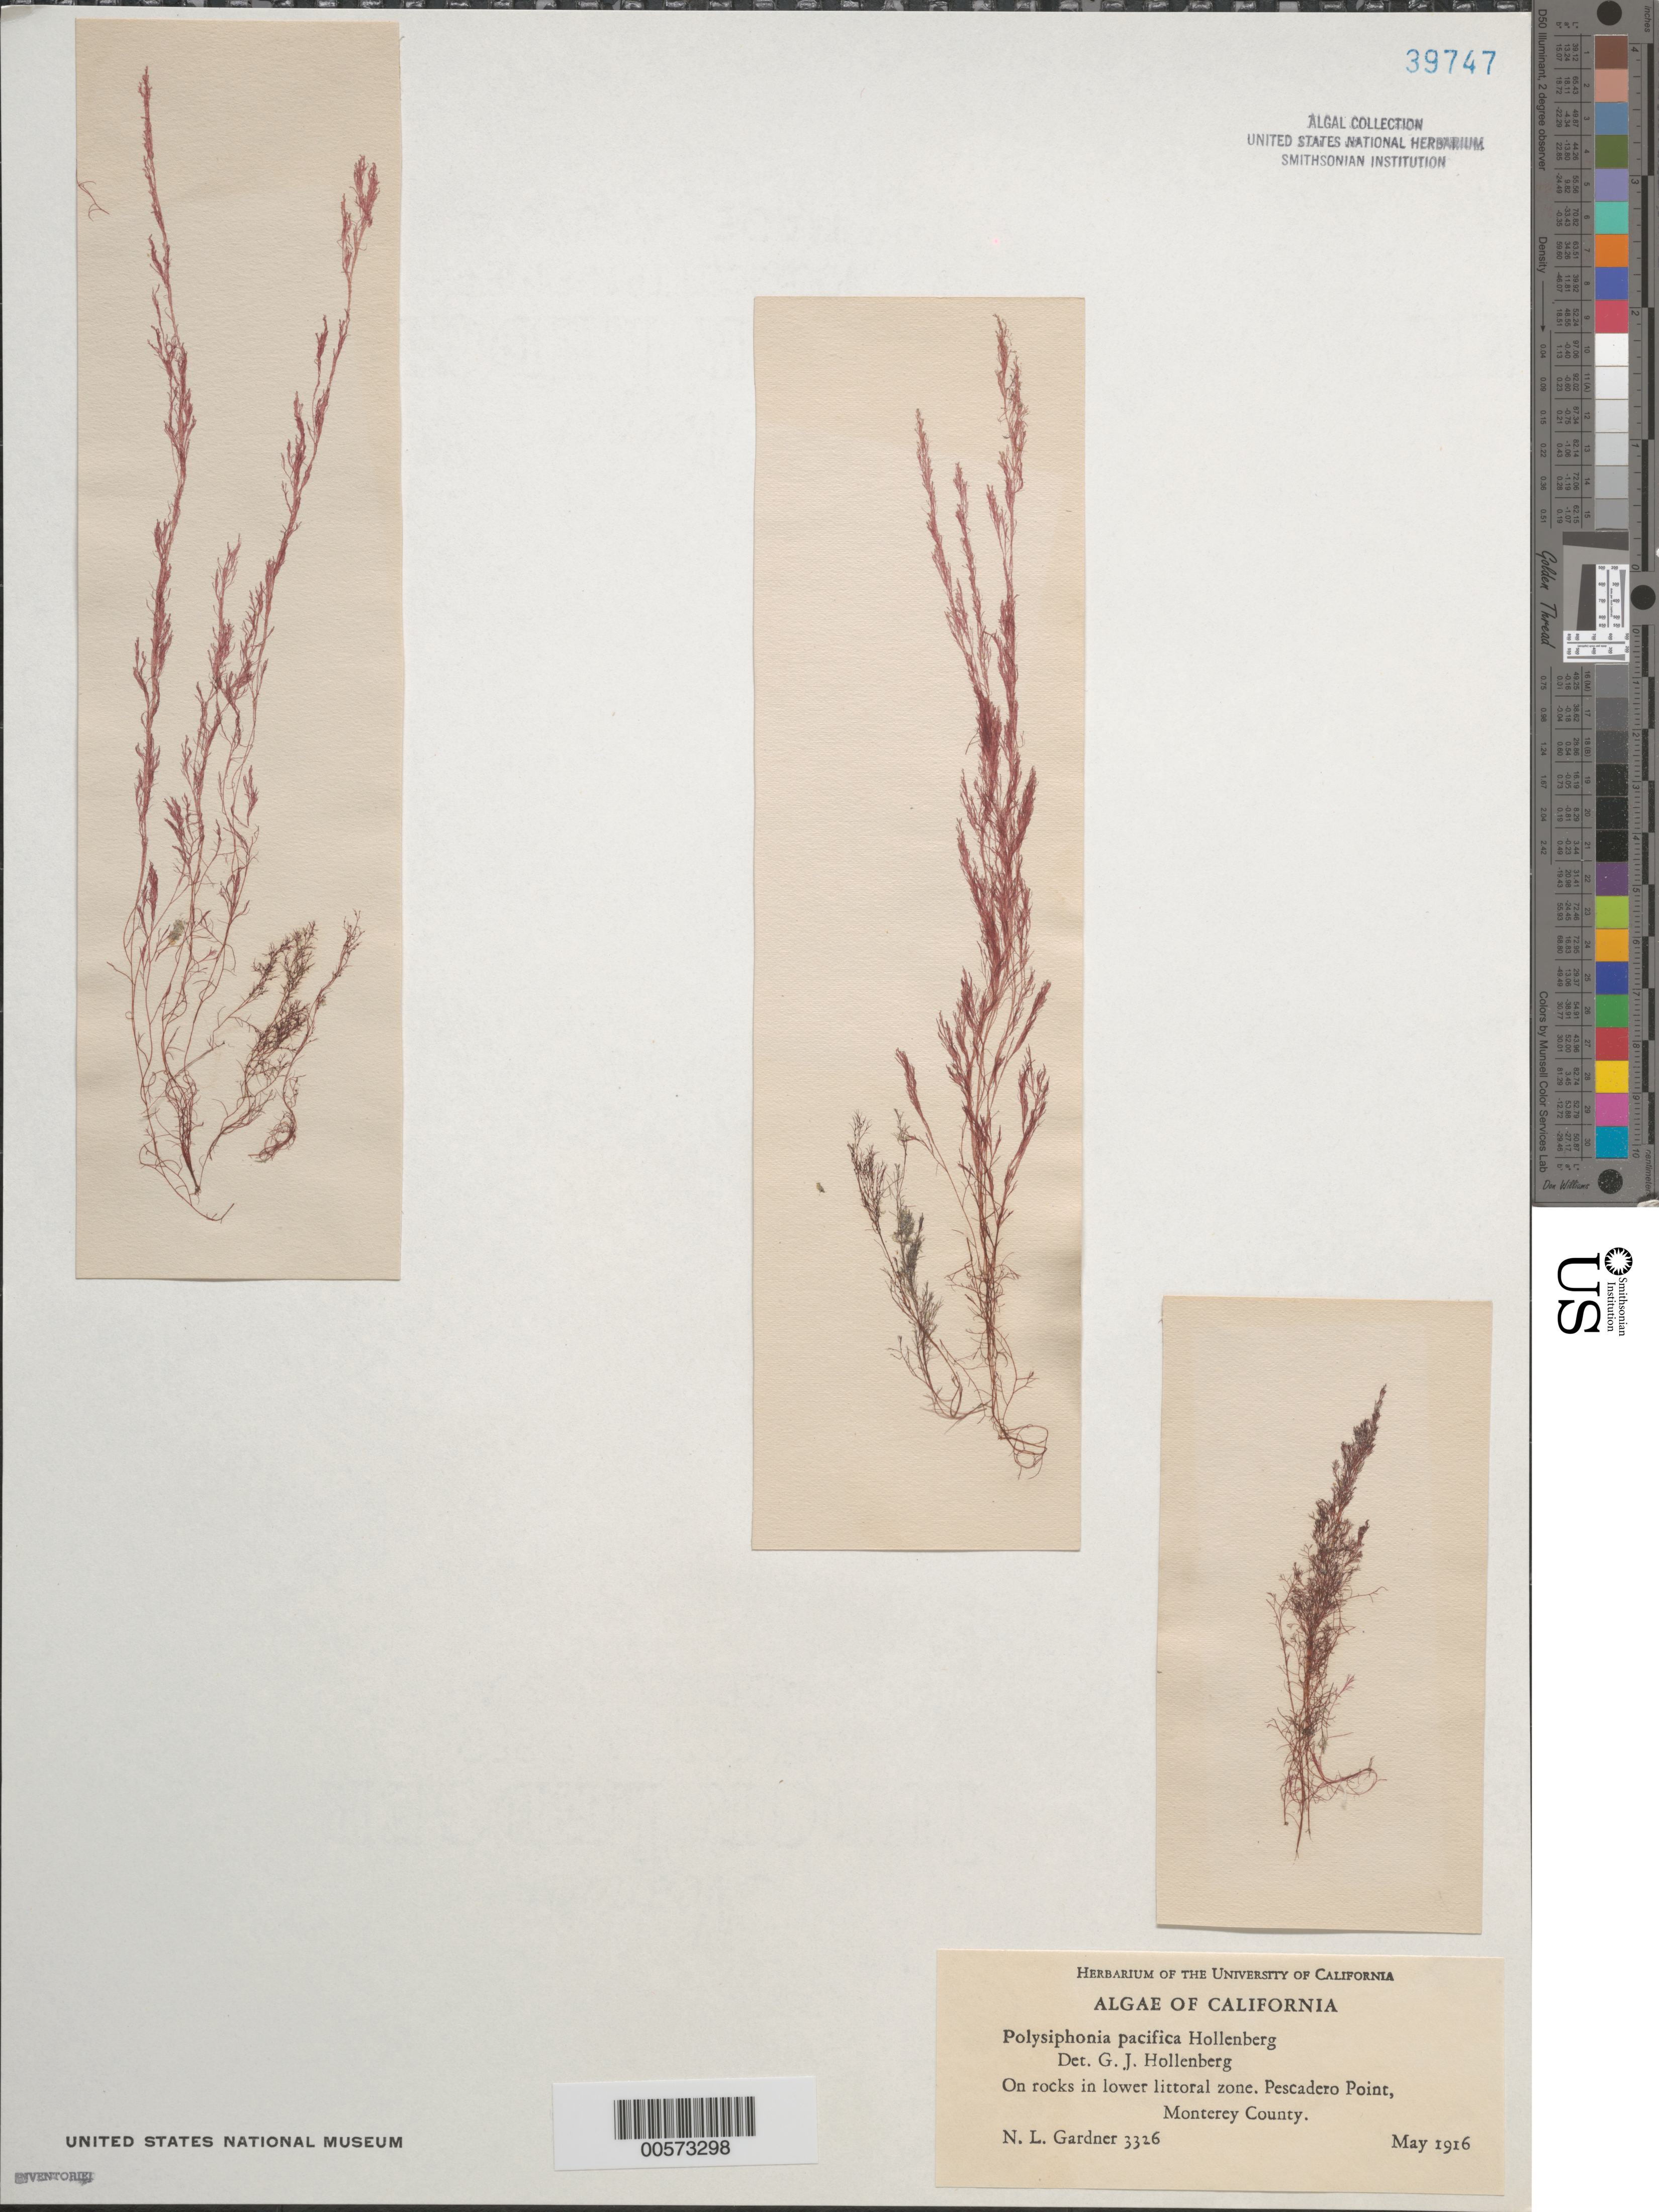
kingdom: Plantae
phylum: Rhodophyta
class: Florideophyceae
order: Ceramiales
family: Rhodomelaceae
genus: Polysiphonia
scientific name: Polysiphonia pacifica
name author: Hollenb.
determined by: Hollenberg, George J.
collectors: N. Gardner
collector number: NLG 3326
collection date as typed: May 1916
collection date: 1916-05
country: United States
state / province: California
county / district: Monterey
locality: Pescadero Point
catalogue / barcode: US 39747